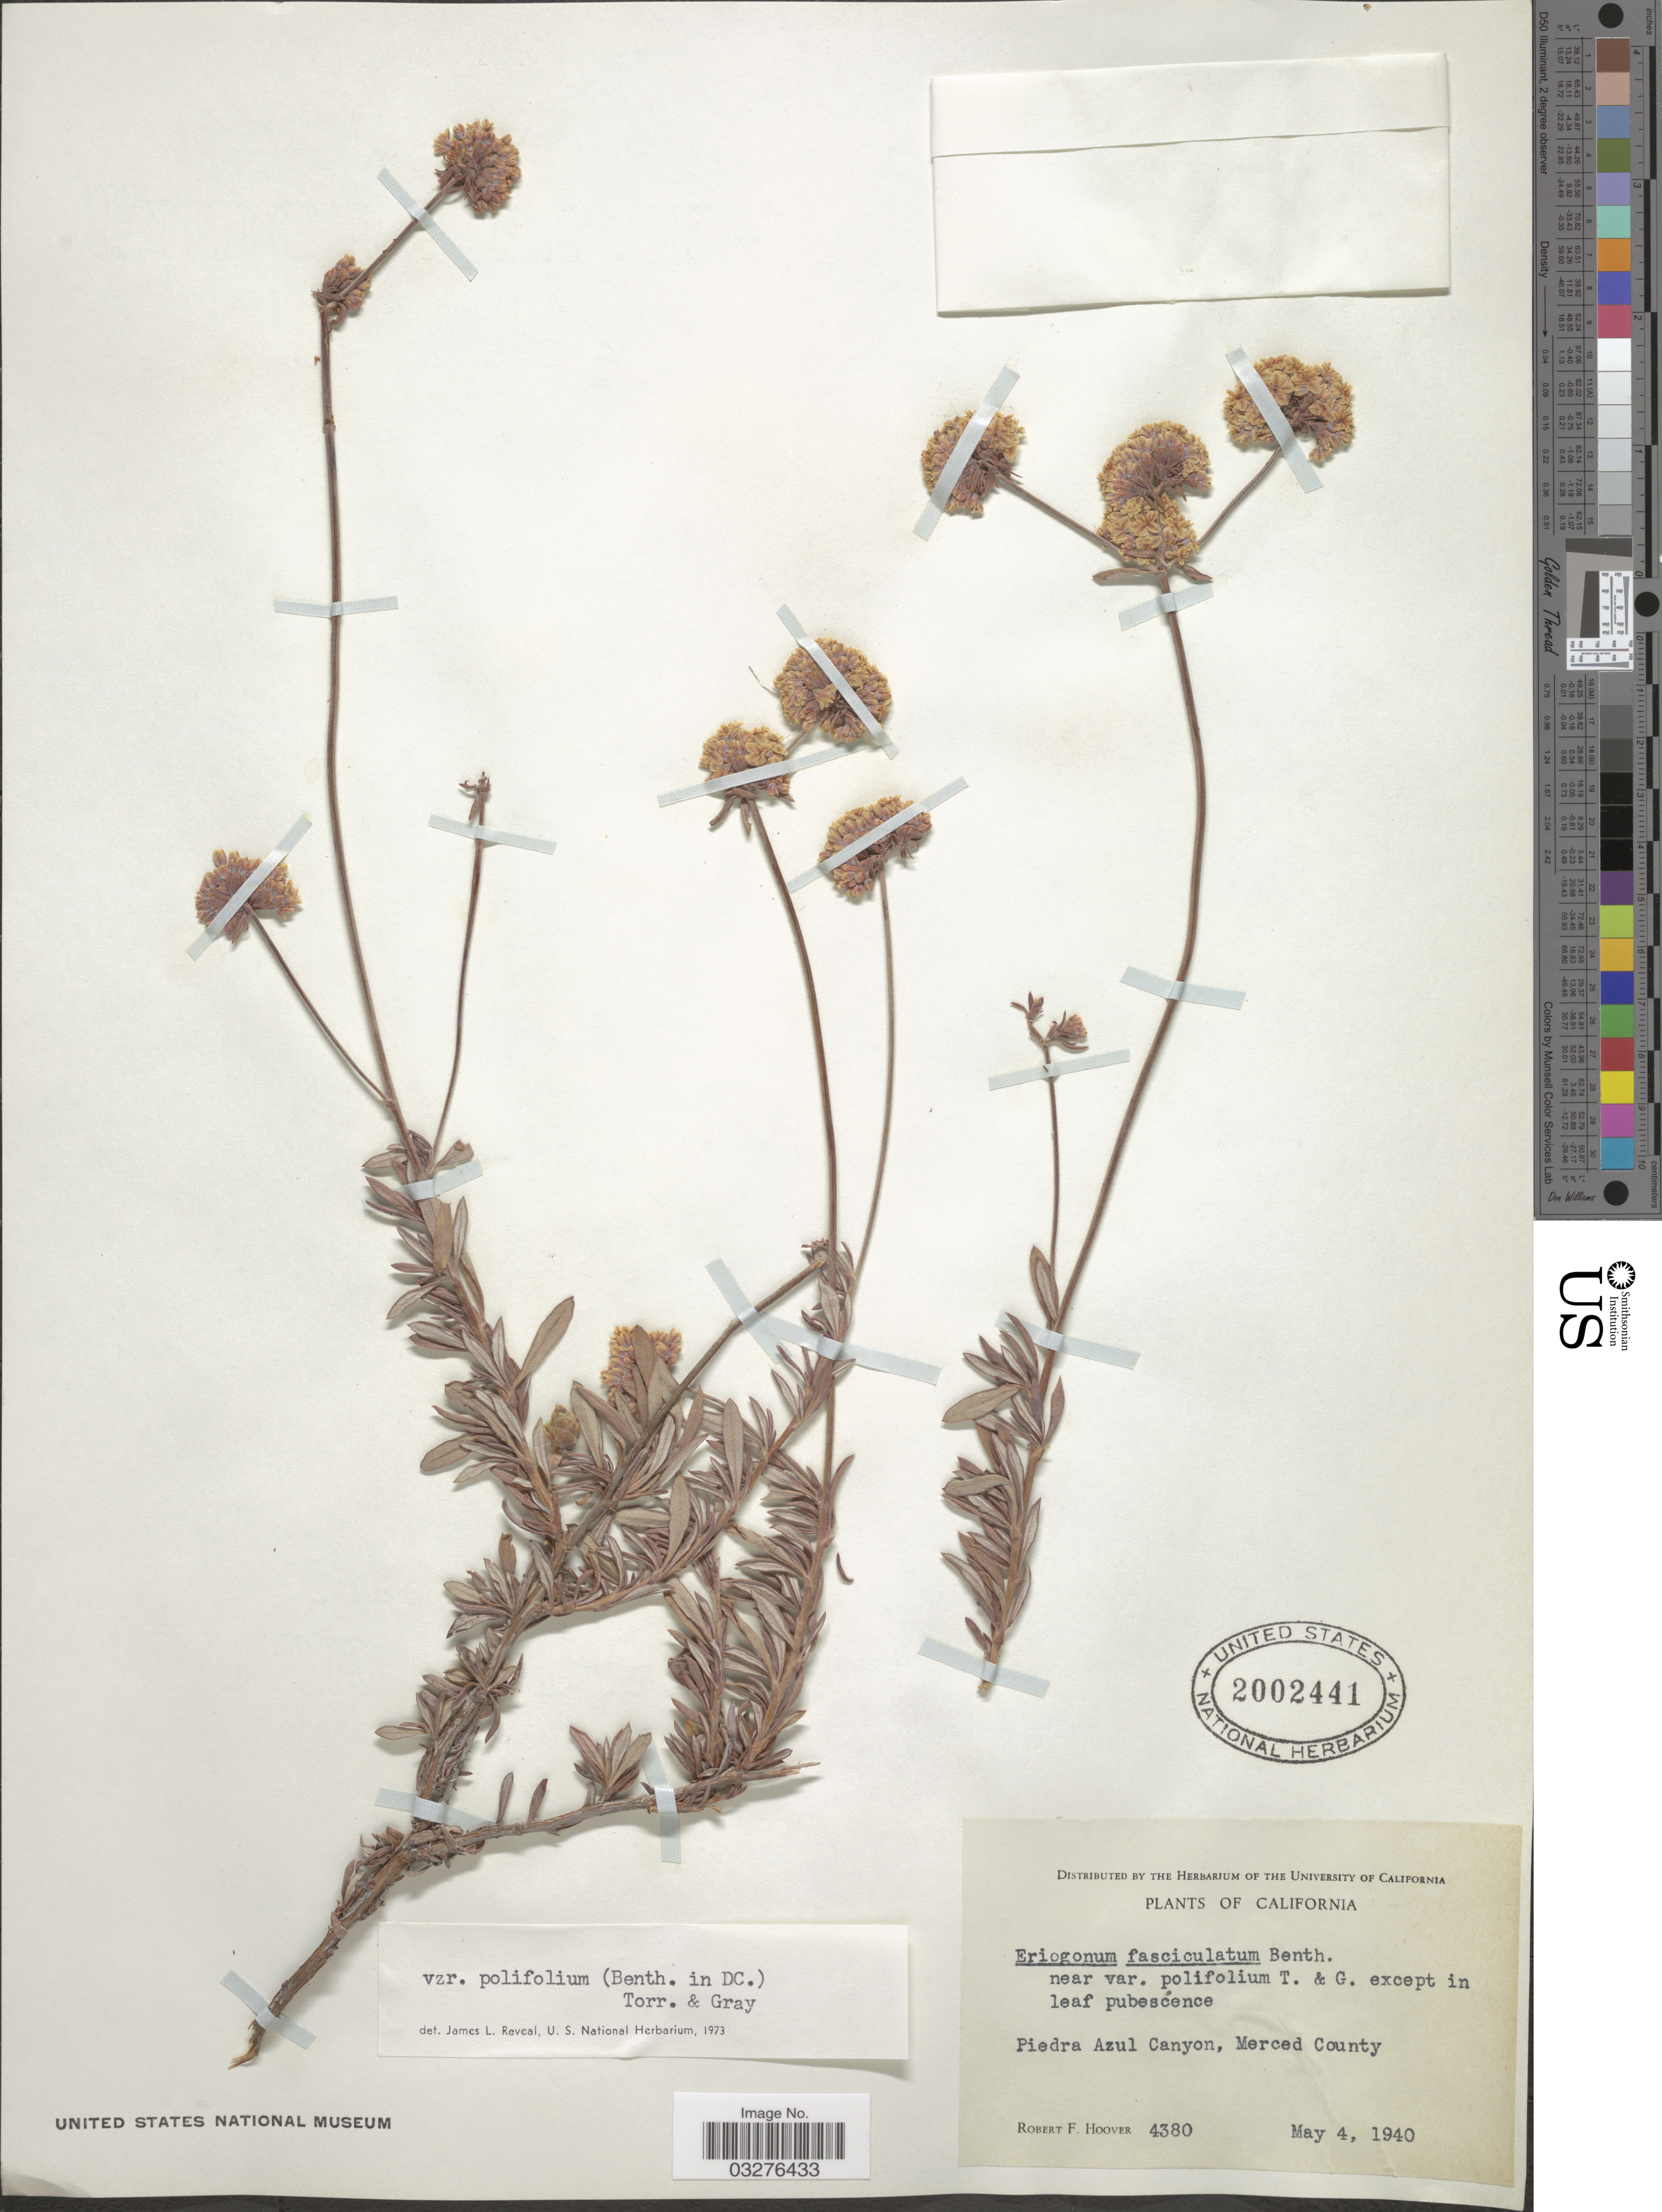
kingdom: Plantae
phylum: Tracheophyta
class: Magnoliopsida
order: Caryophyllales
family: Polygonaceae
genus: Eriogonum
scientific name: Eriogonum fasciculatum var. polifolium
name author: (Benth.) Torr. & A. Gray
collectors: R. F. Hoover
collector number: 4380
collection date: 1940-05-04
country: United States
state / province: California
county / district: Merced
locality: Piedra Azul Canyon, Merced County.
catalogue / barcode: US 2002441